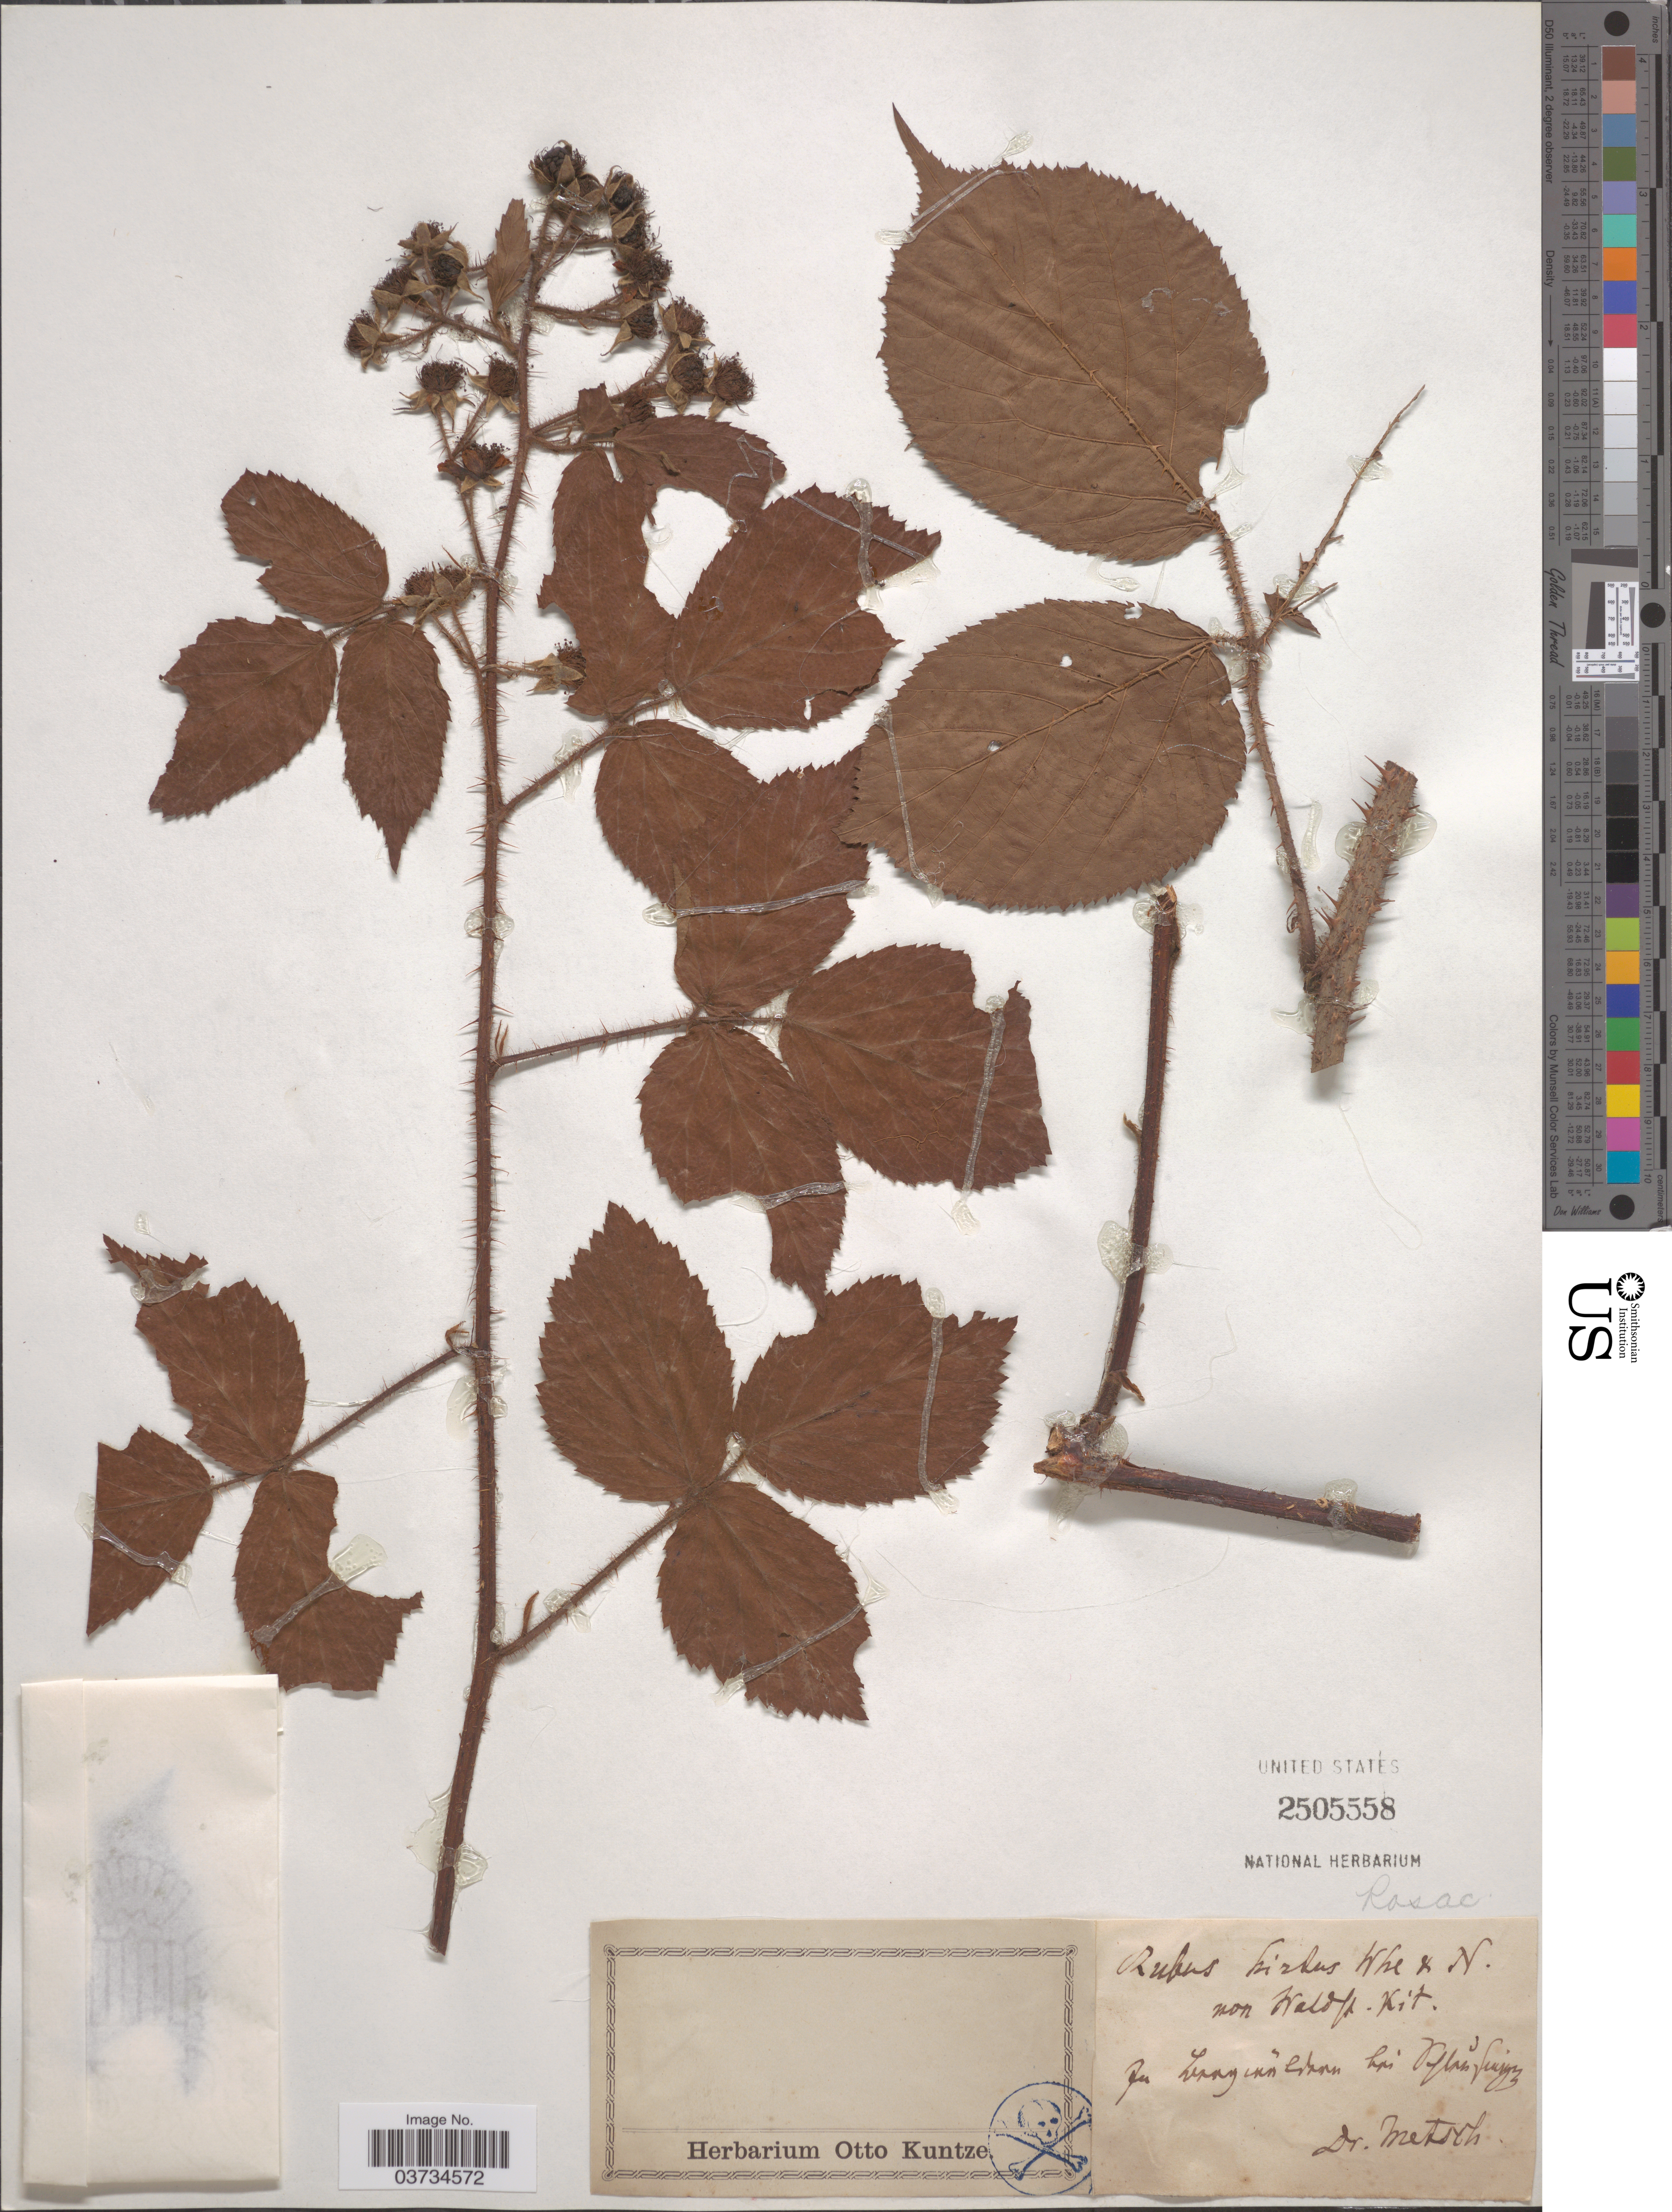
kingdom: Plantae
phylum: Tracheophyta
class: Magnoliopsida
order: Rosales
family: Rosaceae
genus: Rubus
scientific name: Rubus hirtus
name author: Waldst. & Kit.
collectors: Metsch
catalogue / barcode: US 2505558